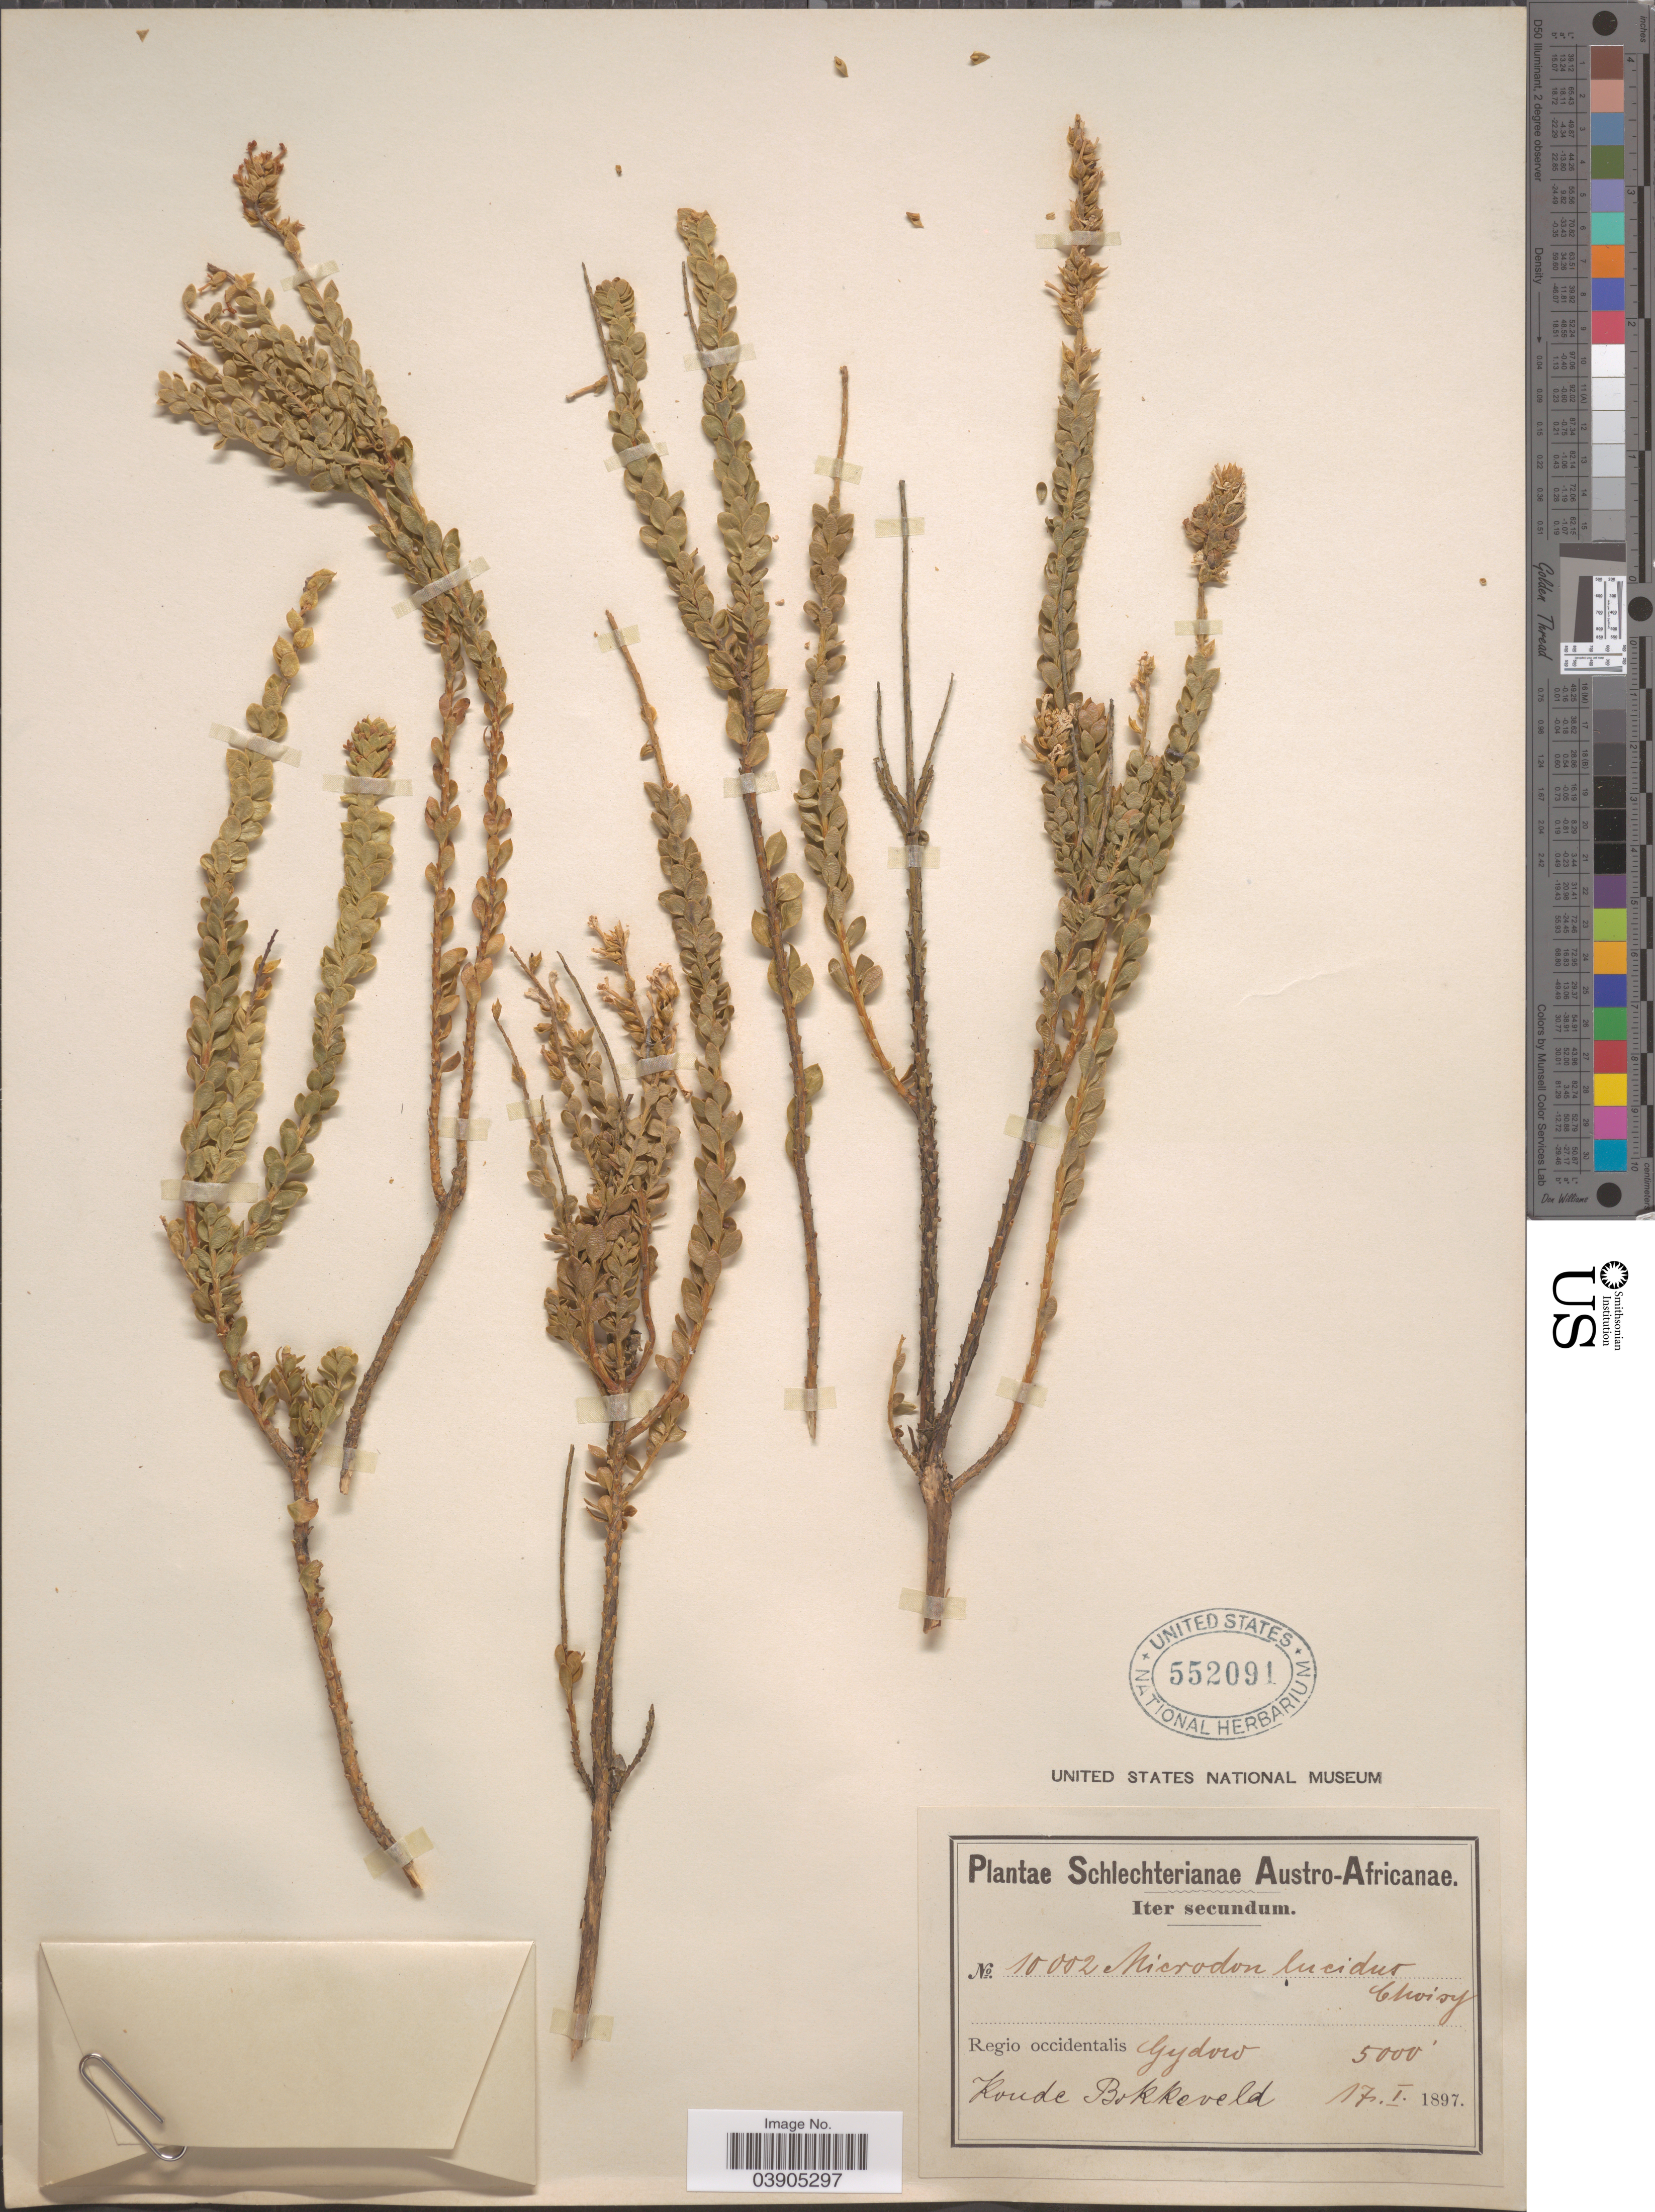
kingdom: Plantae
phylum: Tracheophyta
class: Magnoliopsida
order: Lamiales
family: Scrophulariaceae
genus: Microdon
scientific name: Microdon lucidus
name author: Choisy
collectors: Schlechter, --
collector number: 10002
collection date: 1897-01-17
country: South Africa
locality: Austro-Africanae. Regio occidentalis Gydow. Koude Bokkeveld.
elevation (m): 1524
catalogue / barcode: US 552091